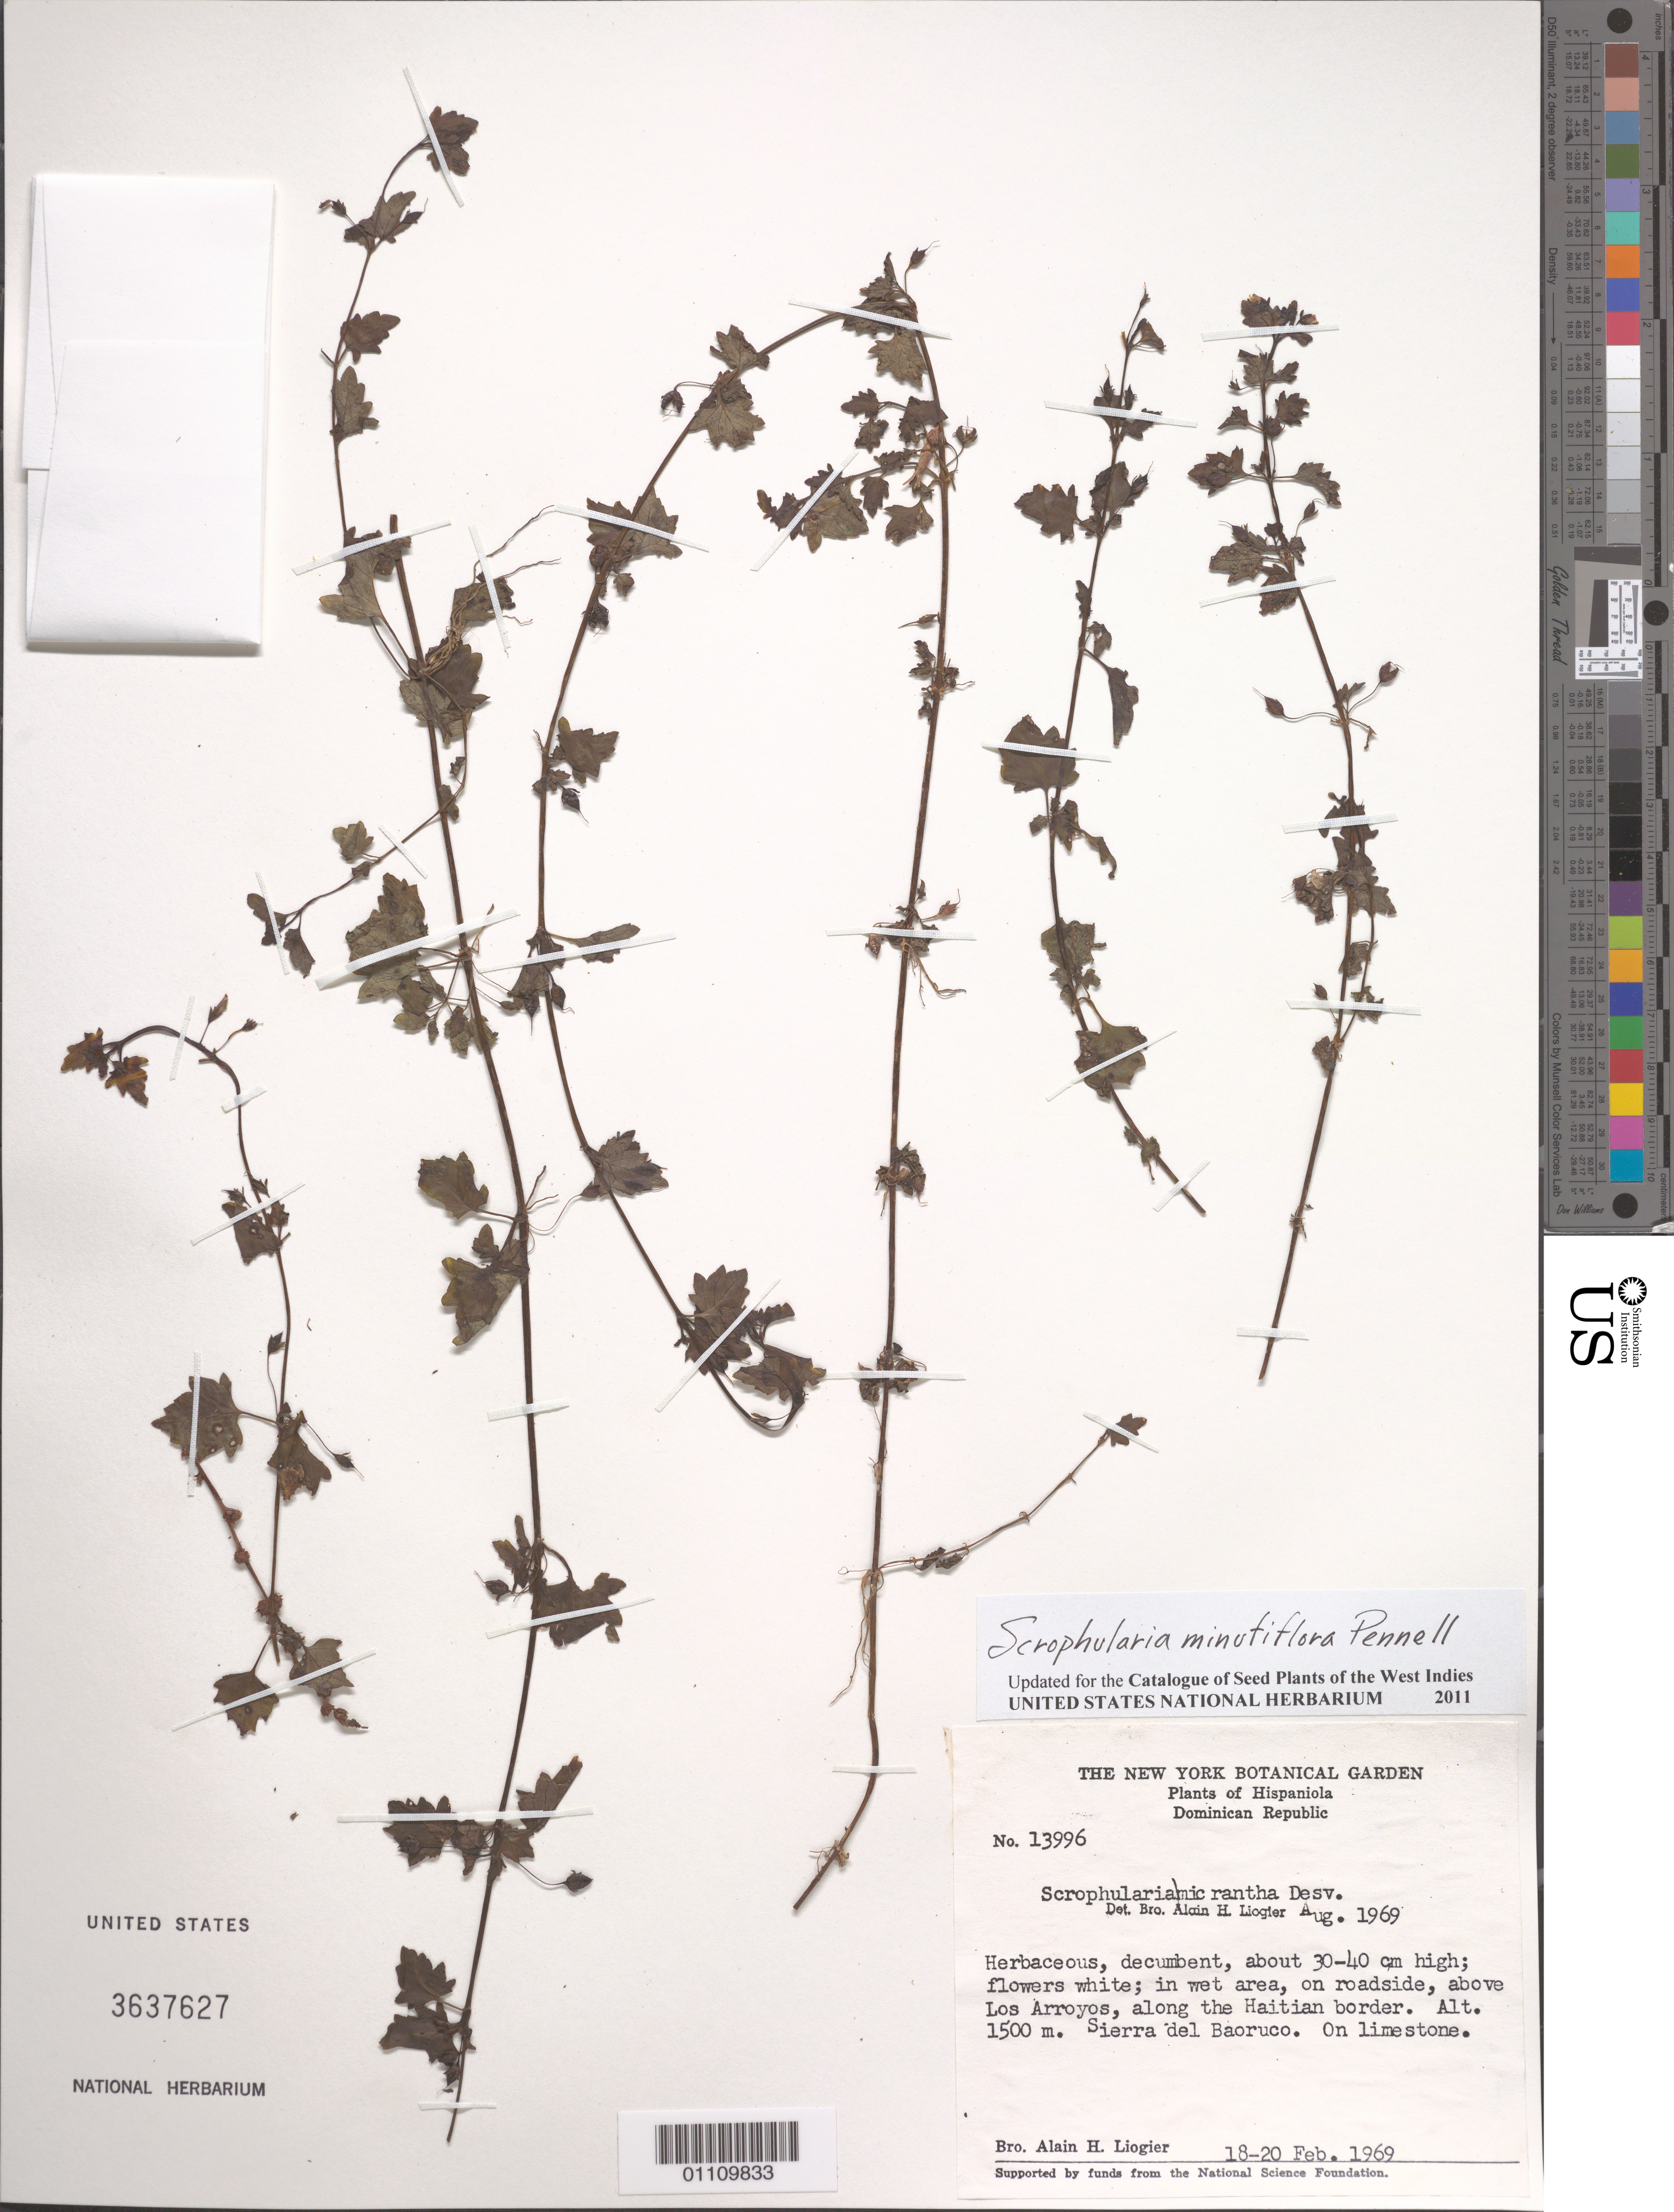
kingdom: Plantae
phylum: Tracheophyta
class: Magnoliopsida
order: Lamiales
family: Scrophulariaceae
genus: Scrophularia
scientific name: Scrophularia minutiflora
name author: Pennell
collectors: A. H. Liogier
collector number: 13996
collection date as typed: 18 Feb 1969 to 20 Feb 1969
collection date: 1969-02-18/1969-02-20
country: Dominican Republic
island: Hispaniola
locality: Sierra del Baoruco, above Los Arroyos, along the Haitian border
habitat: In wet area, on roadside; on limestone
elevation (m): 1500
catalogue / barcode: US 3637627